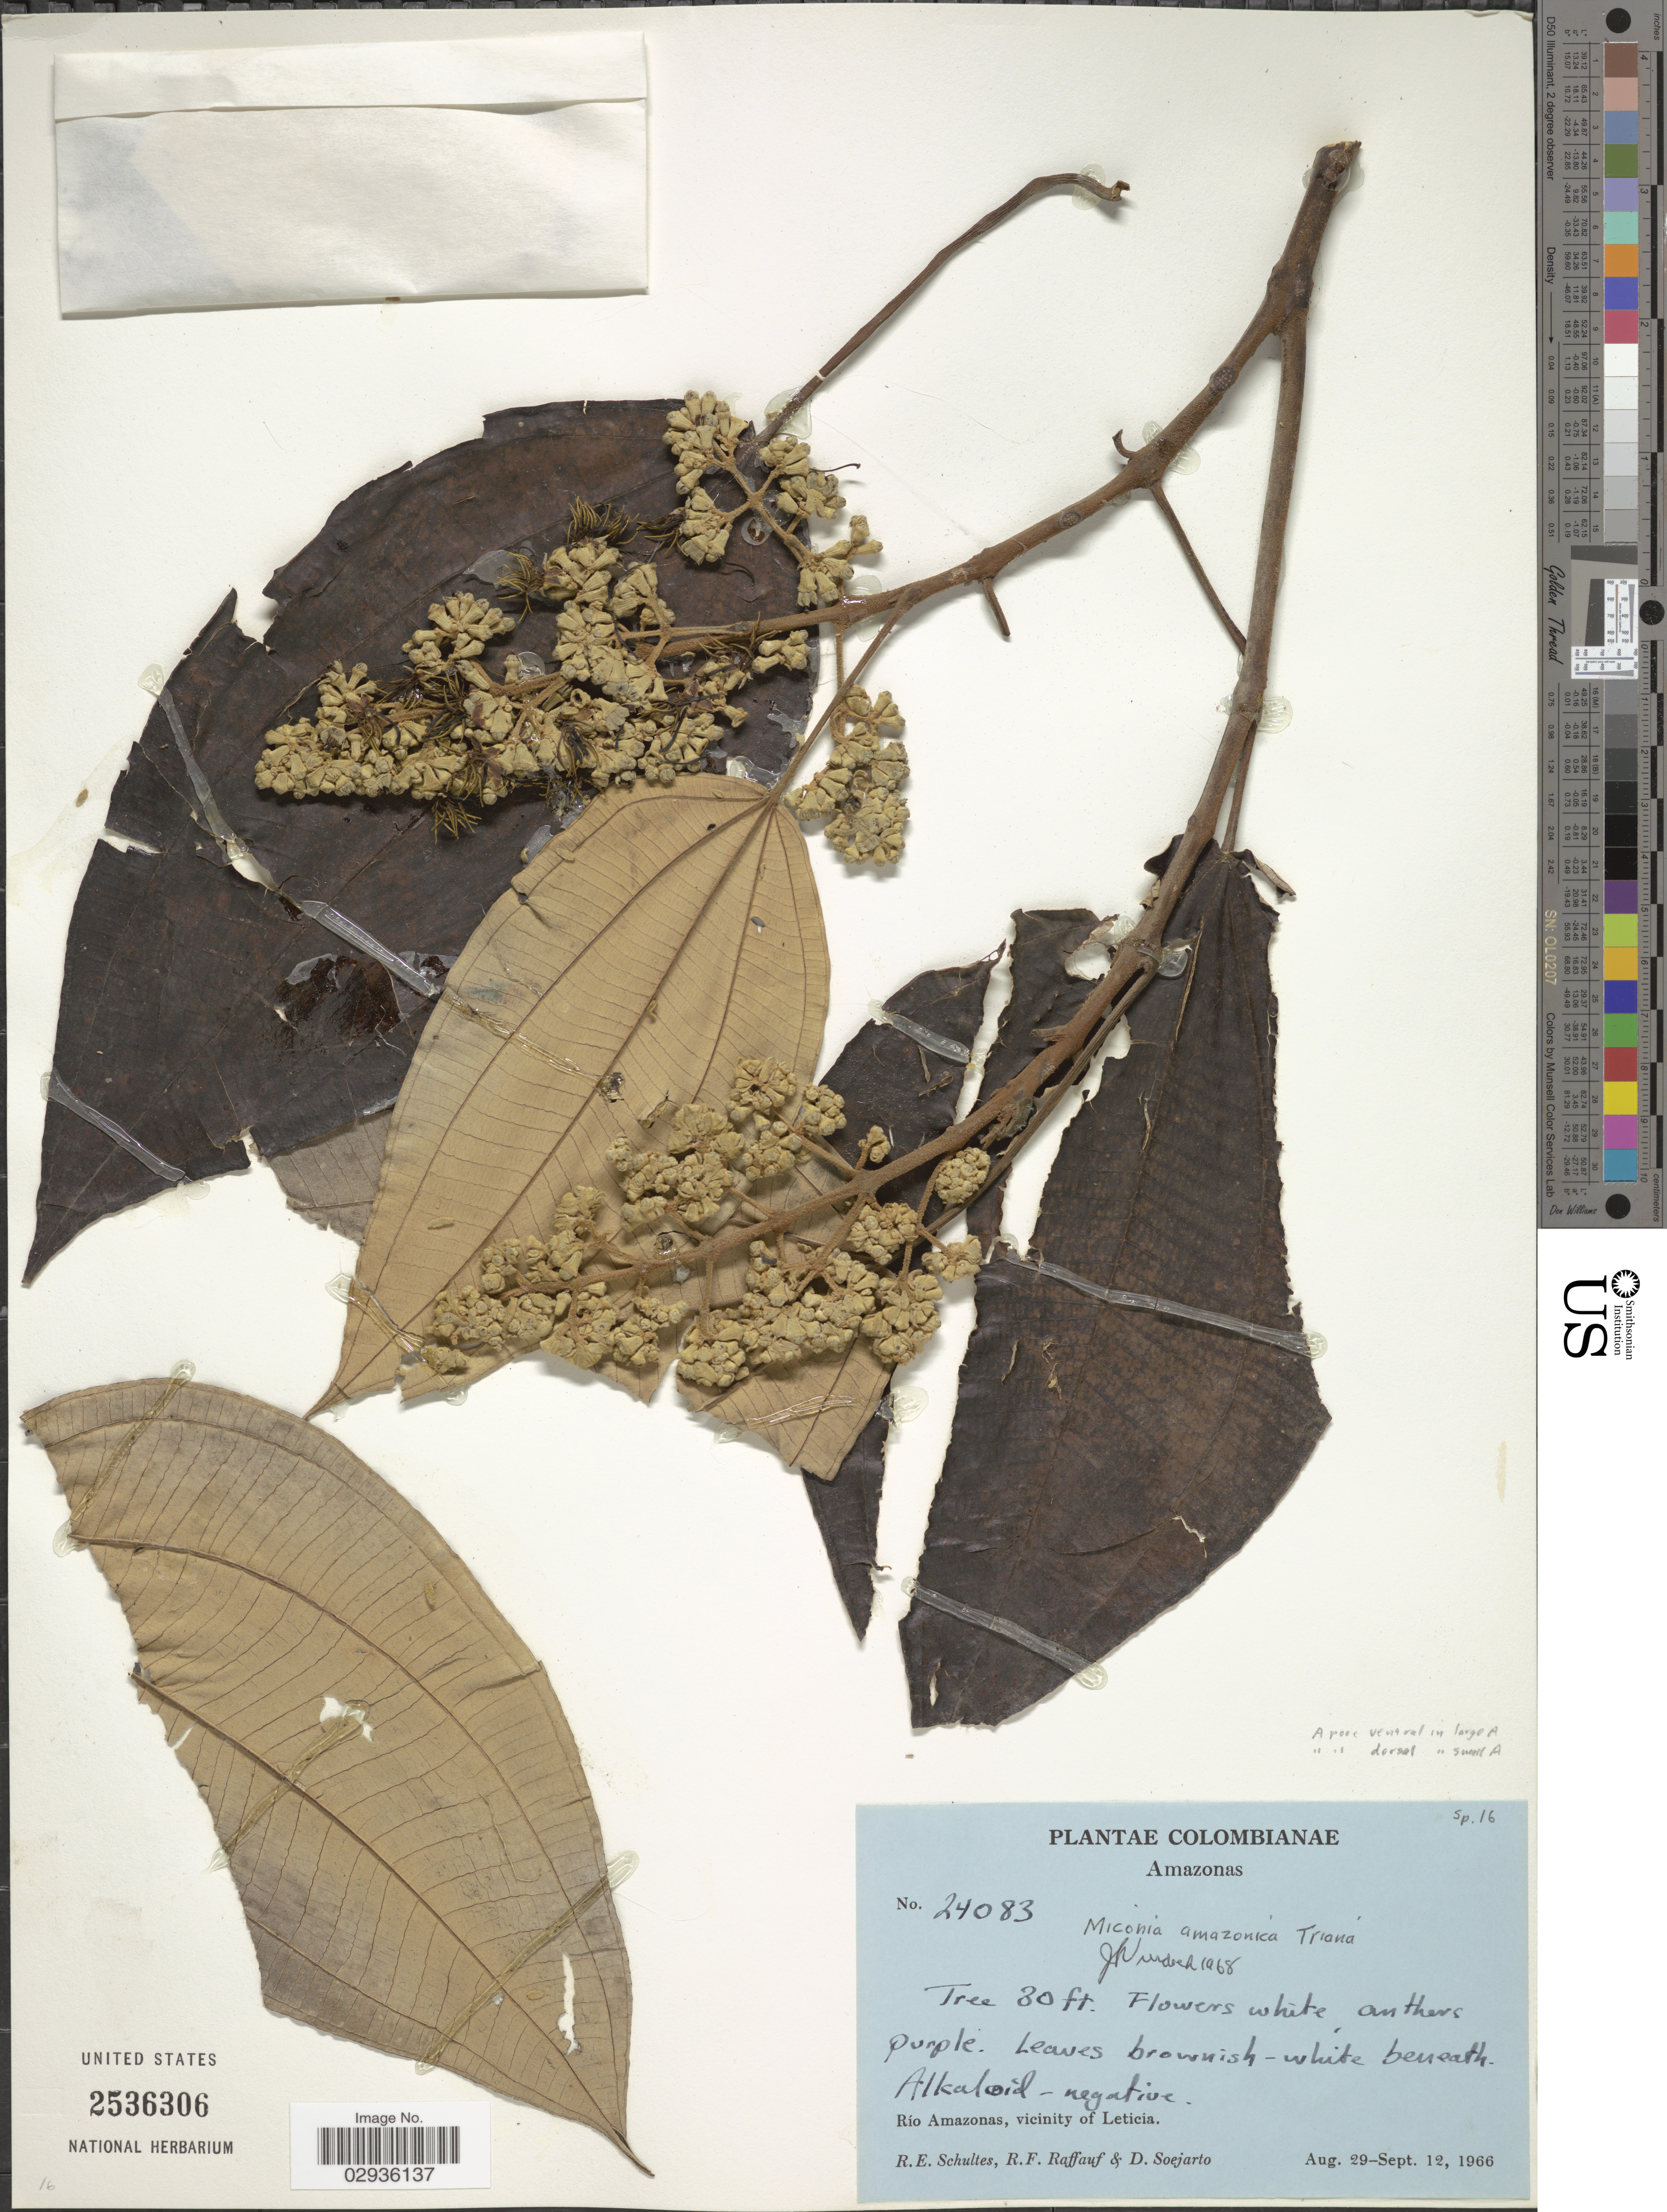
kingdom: Plantae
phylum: Tracheophyta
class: Magnoliopsida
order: Myrtales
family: Melastomataceae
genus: Miconia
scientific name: Miconia amazonica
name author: Triana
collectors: R. E. Schultes, R. Raffauf & D. Soejarto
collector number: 24083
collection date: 1966-08-29/1966-09-12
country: Colombia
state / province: Amazônas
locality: Río Amazonas, vicinity of Leticia.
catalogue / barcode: US 2536306